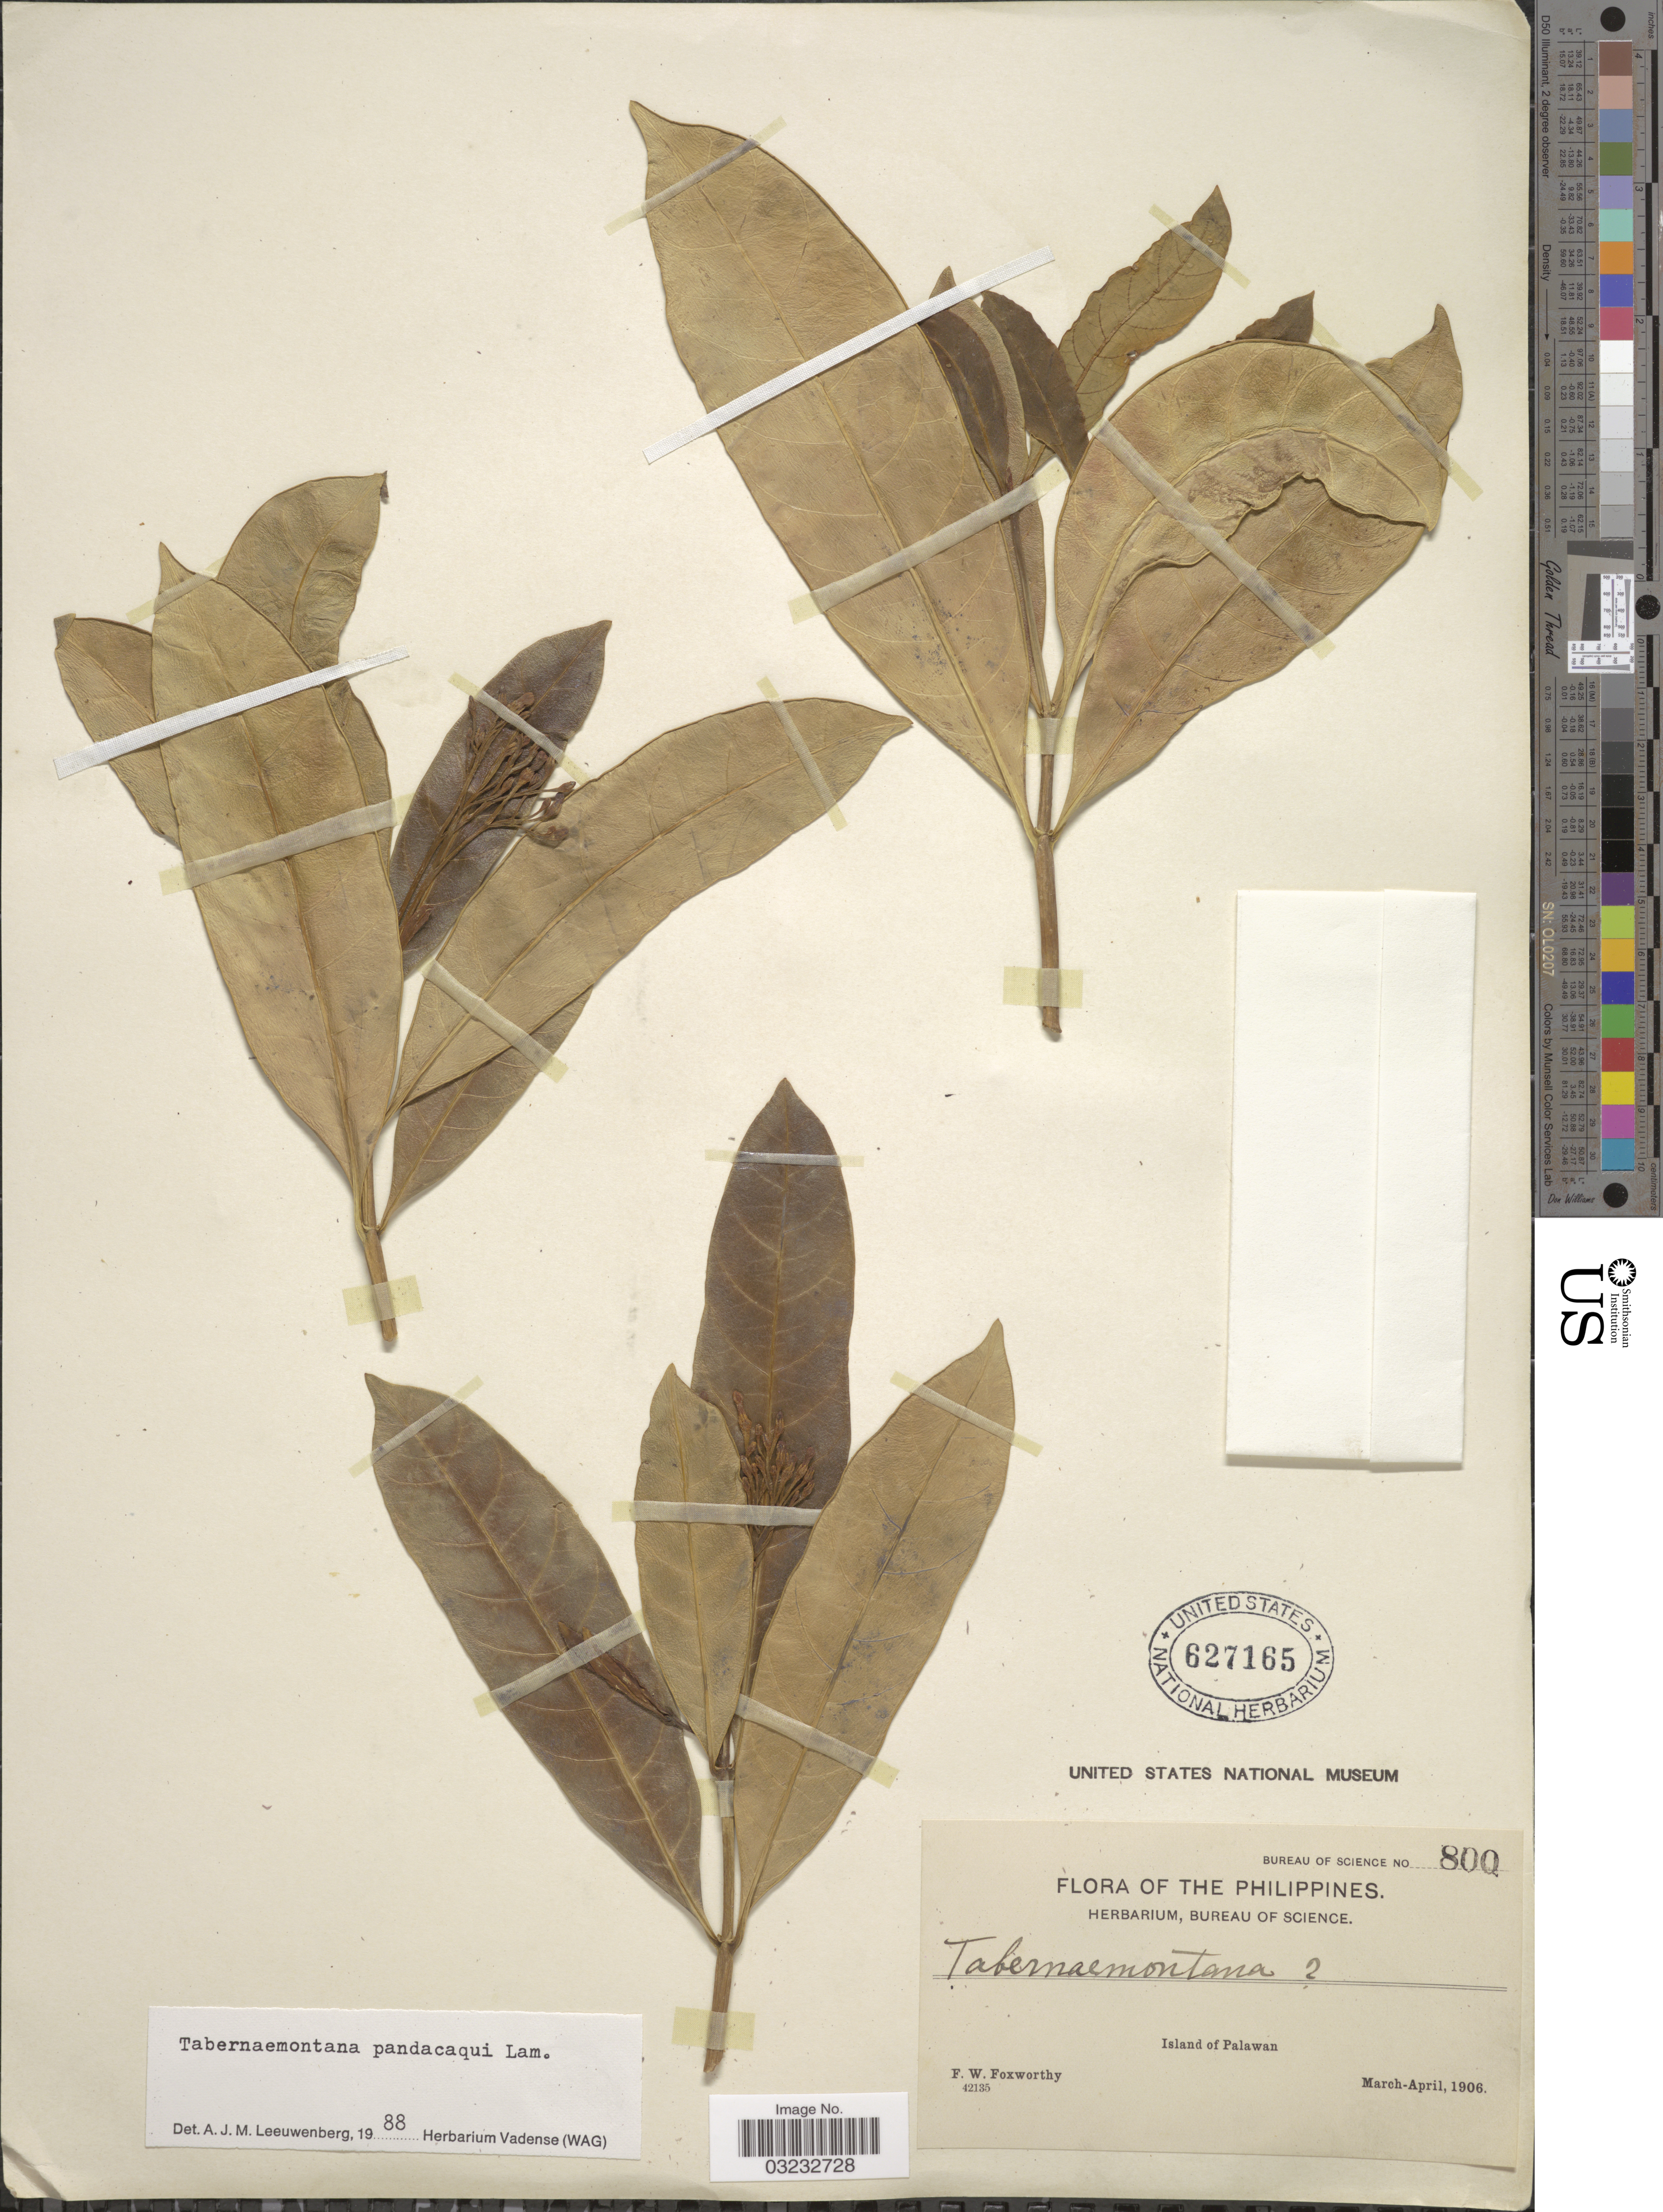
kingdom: Plantae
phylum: Tracheophyta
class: Magnoliopsida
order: Gentianales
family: Apocynaceae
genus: Tabernaemontana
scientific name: Tabernaemontana pandacaqui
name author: Poir.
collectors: F. W. Foxworthy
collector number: Bureau of Science 800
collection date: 1906-03/1906-04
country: Philippines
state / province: Mimaropa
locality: Island of Palawan.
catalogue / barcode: US 627165